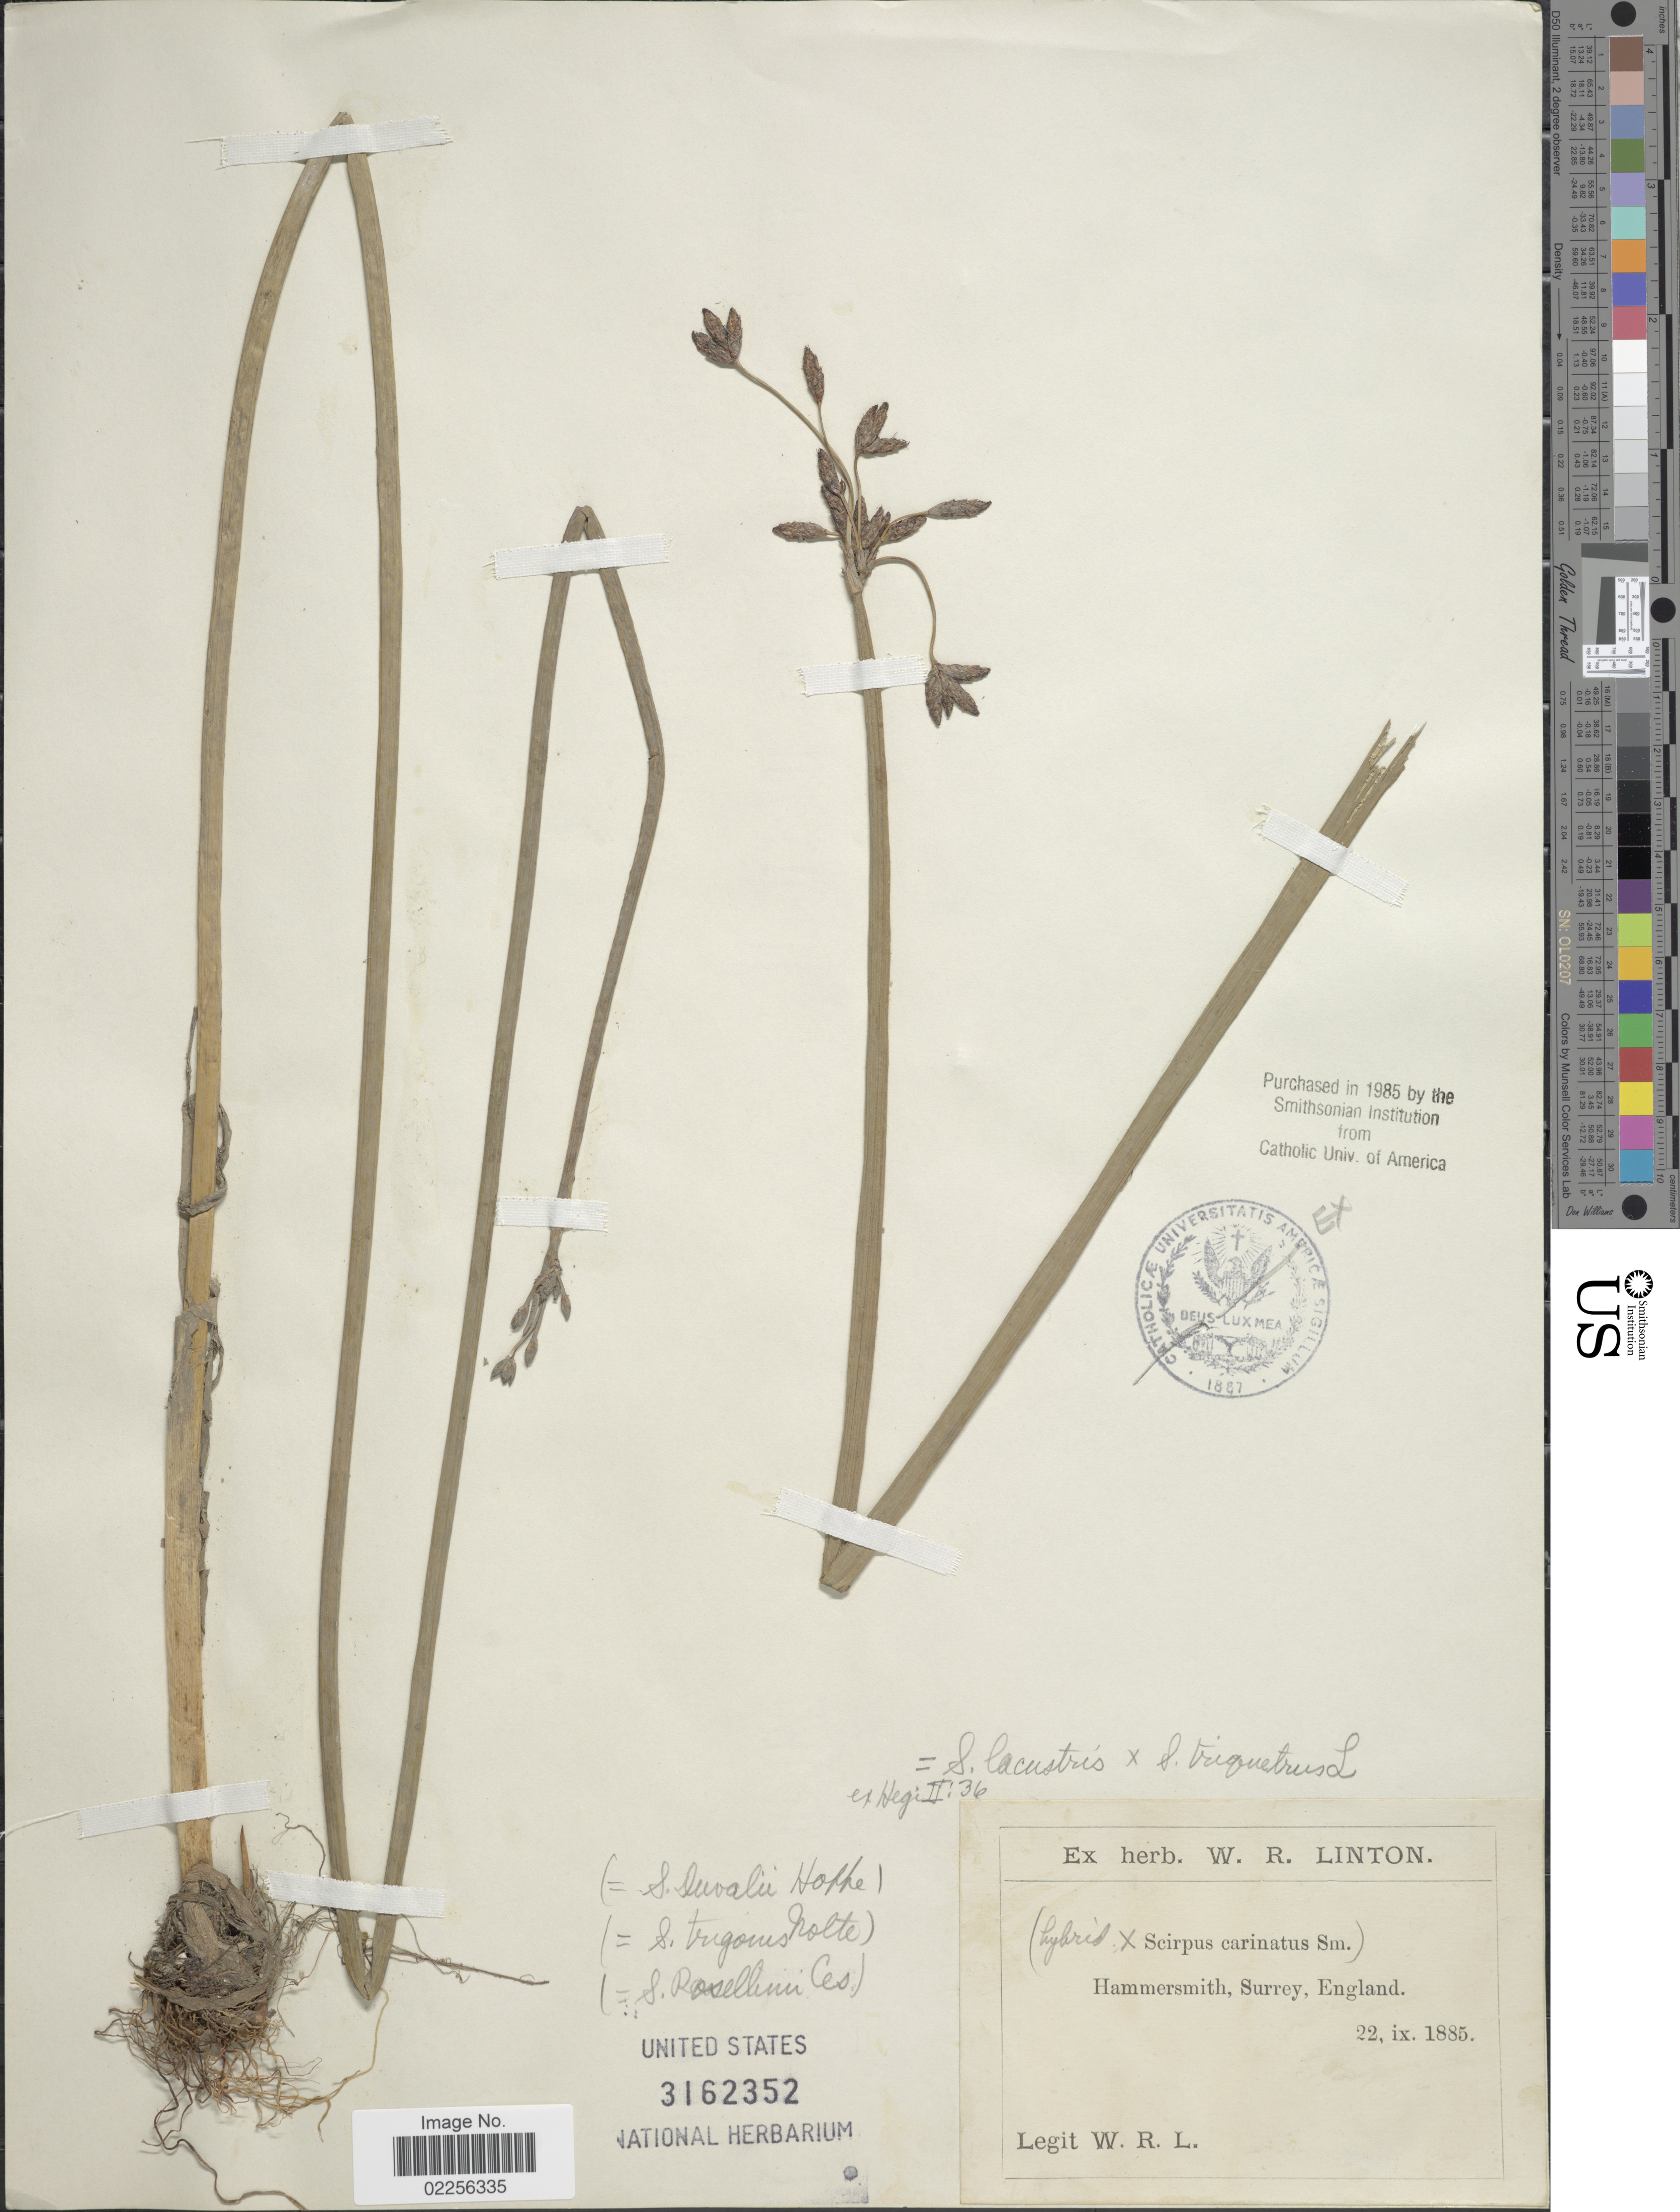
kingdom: Plantae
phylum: Tracheophyta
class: Liliopsida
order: Poales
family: Cyperaceae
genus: Schoenoplectus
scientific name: Schoenoplectus lacustris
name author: (L.) Palla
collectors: W. Linton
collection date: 1885-09-22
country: United Kingdom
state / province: England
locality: Hammersmith, Surrey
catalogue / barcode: US 3162352